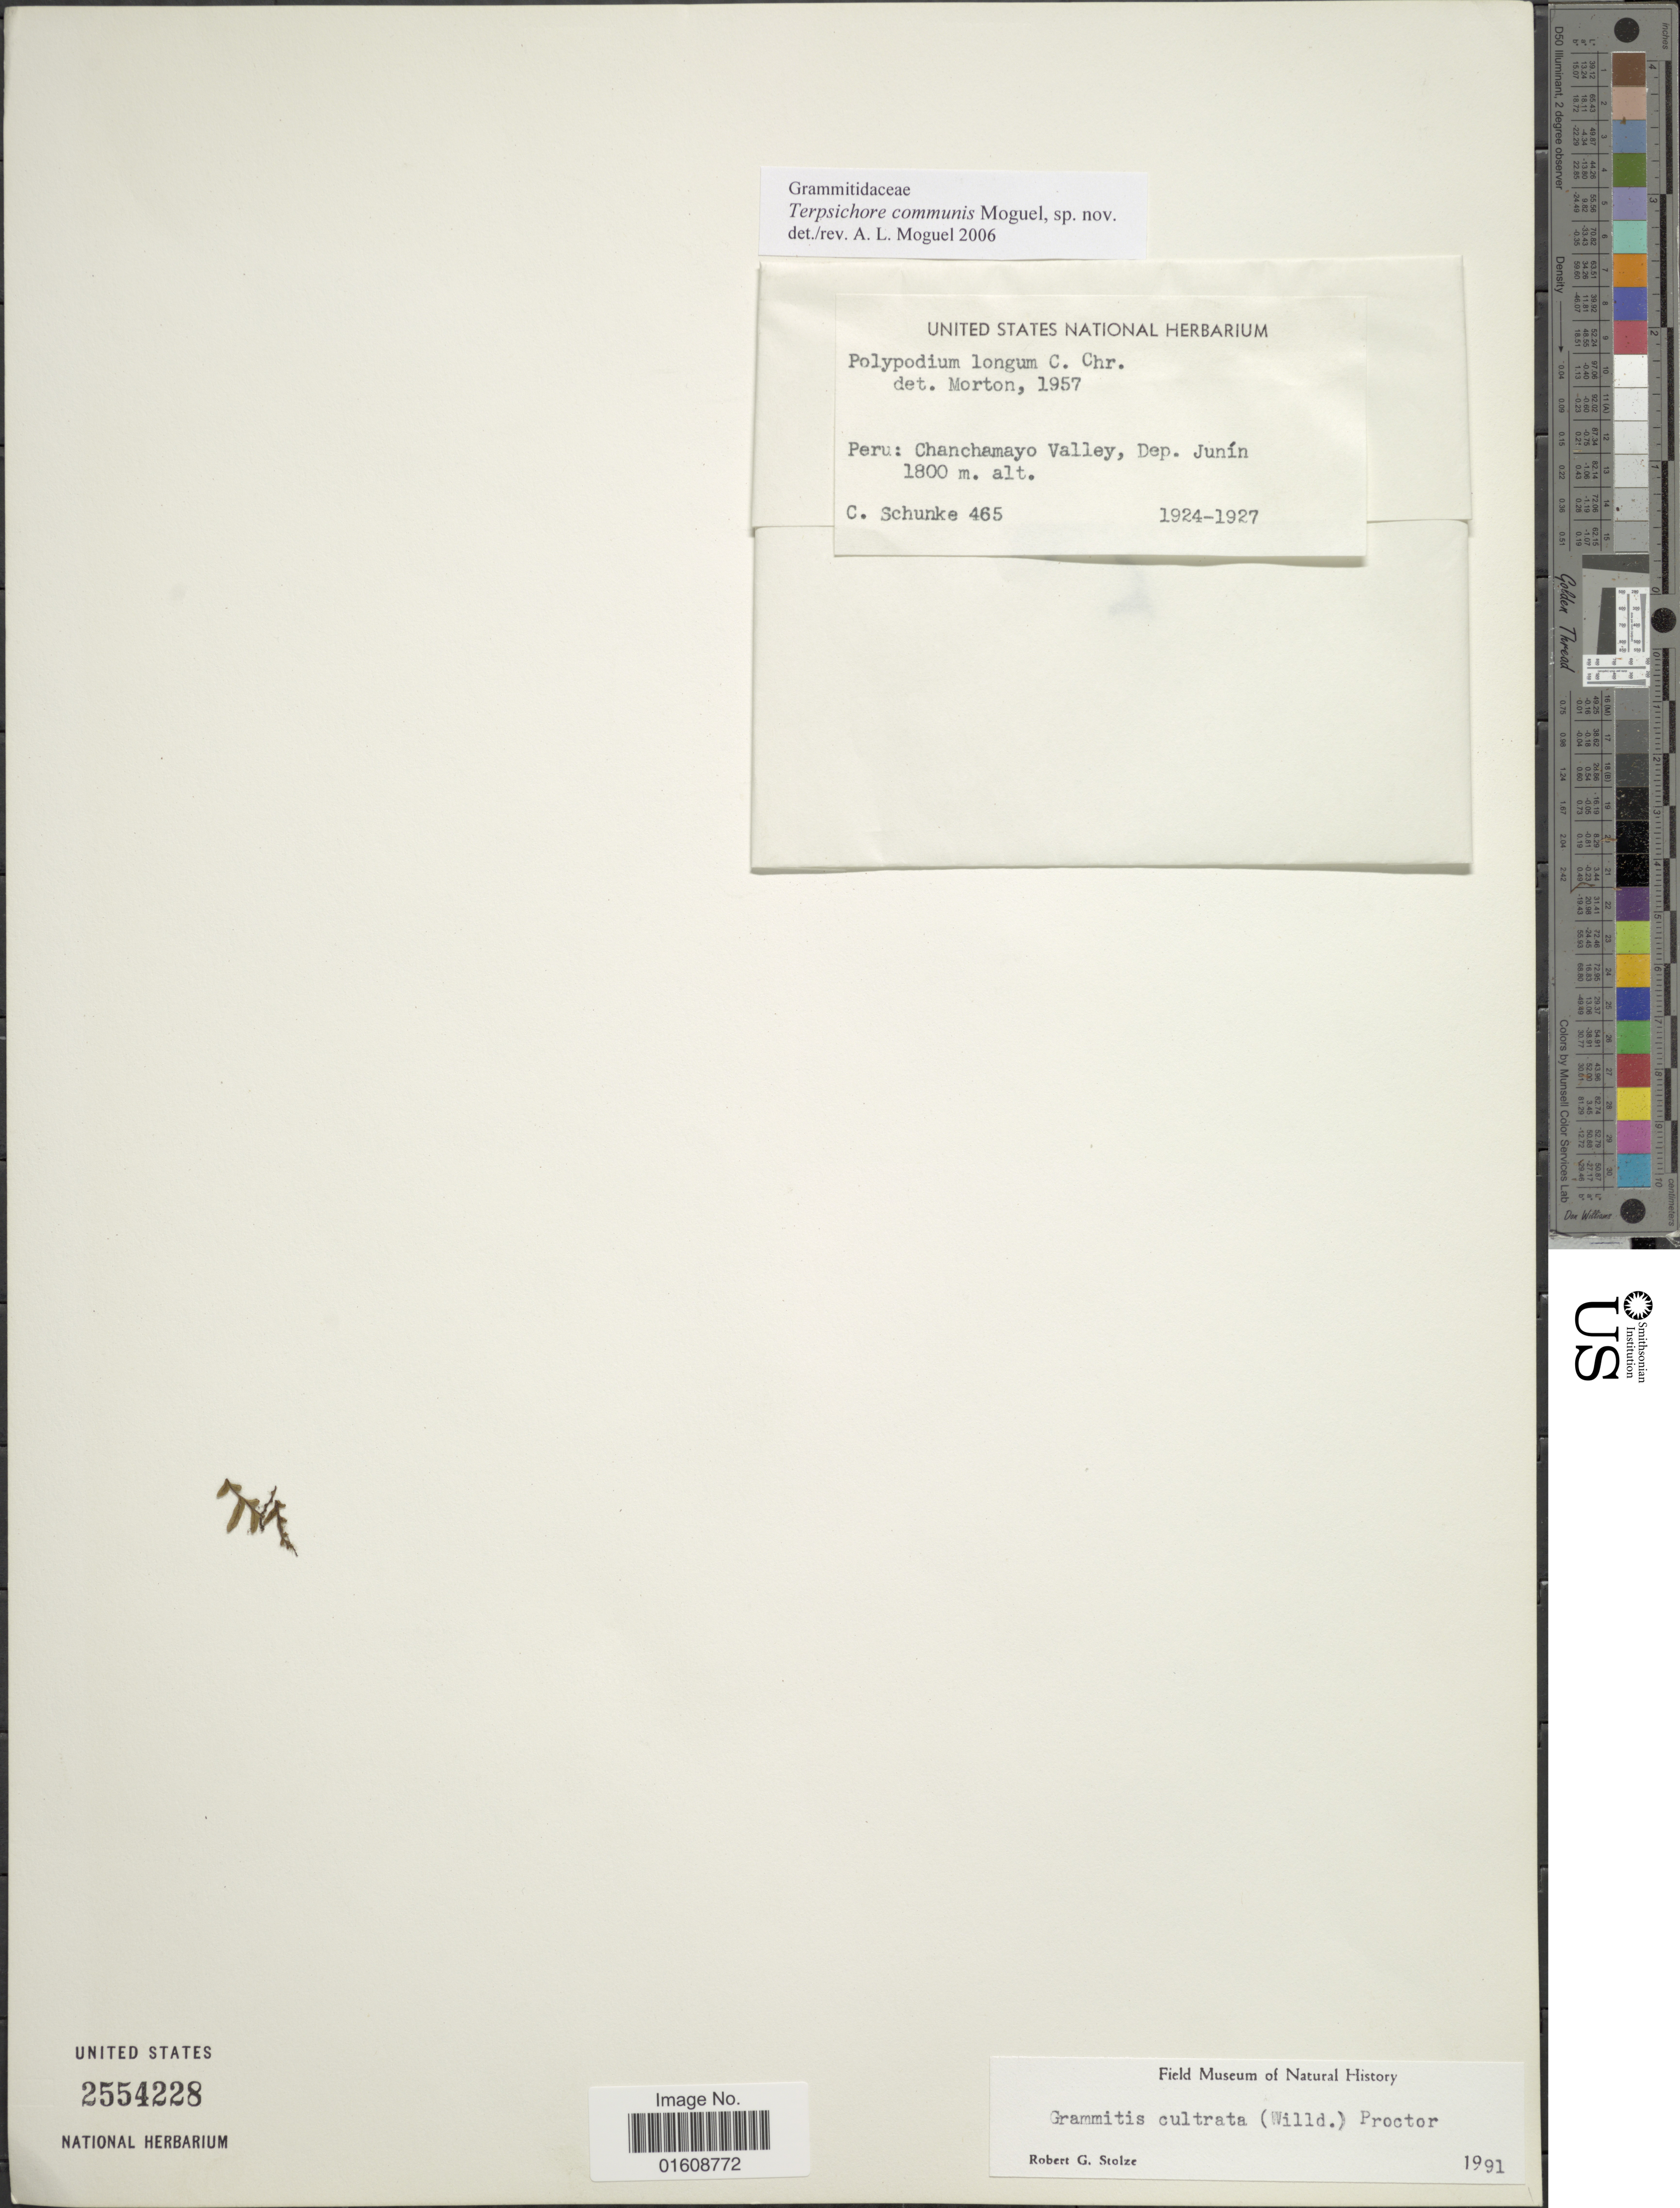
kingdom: Plantae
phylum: Tracheophyta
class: Polypodiopsida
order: Polypodiales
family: Polypodiaceae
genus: Alansmia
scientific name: Alansmia cultrata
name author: (Bory ex Willd.) Moguel & M. Kessler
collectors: C. Schunke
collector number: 465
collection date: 1924/1927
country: Peru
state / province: Junín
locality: Chanchamayo Valley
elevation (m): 1800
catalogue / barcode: US 2554228